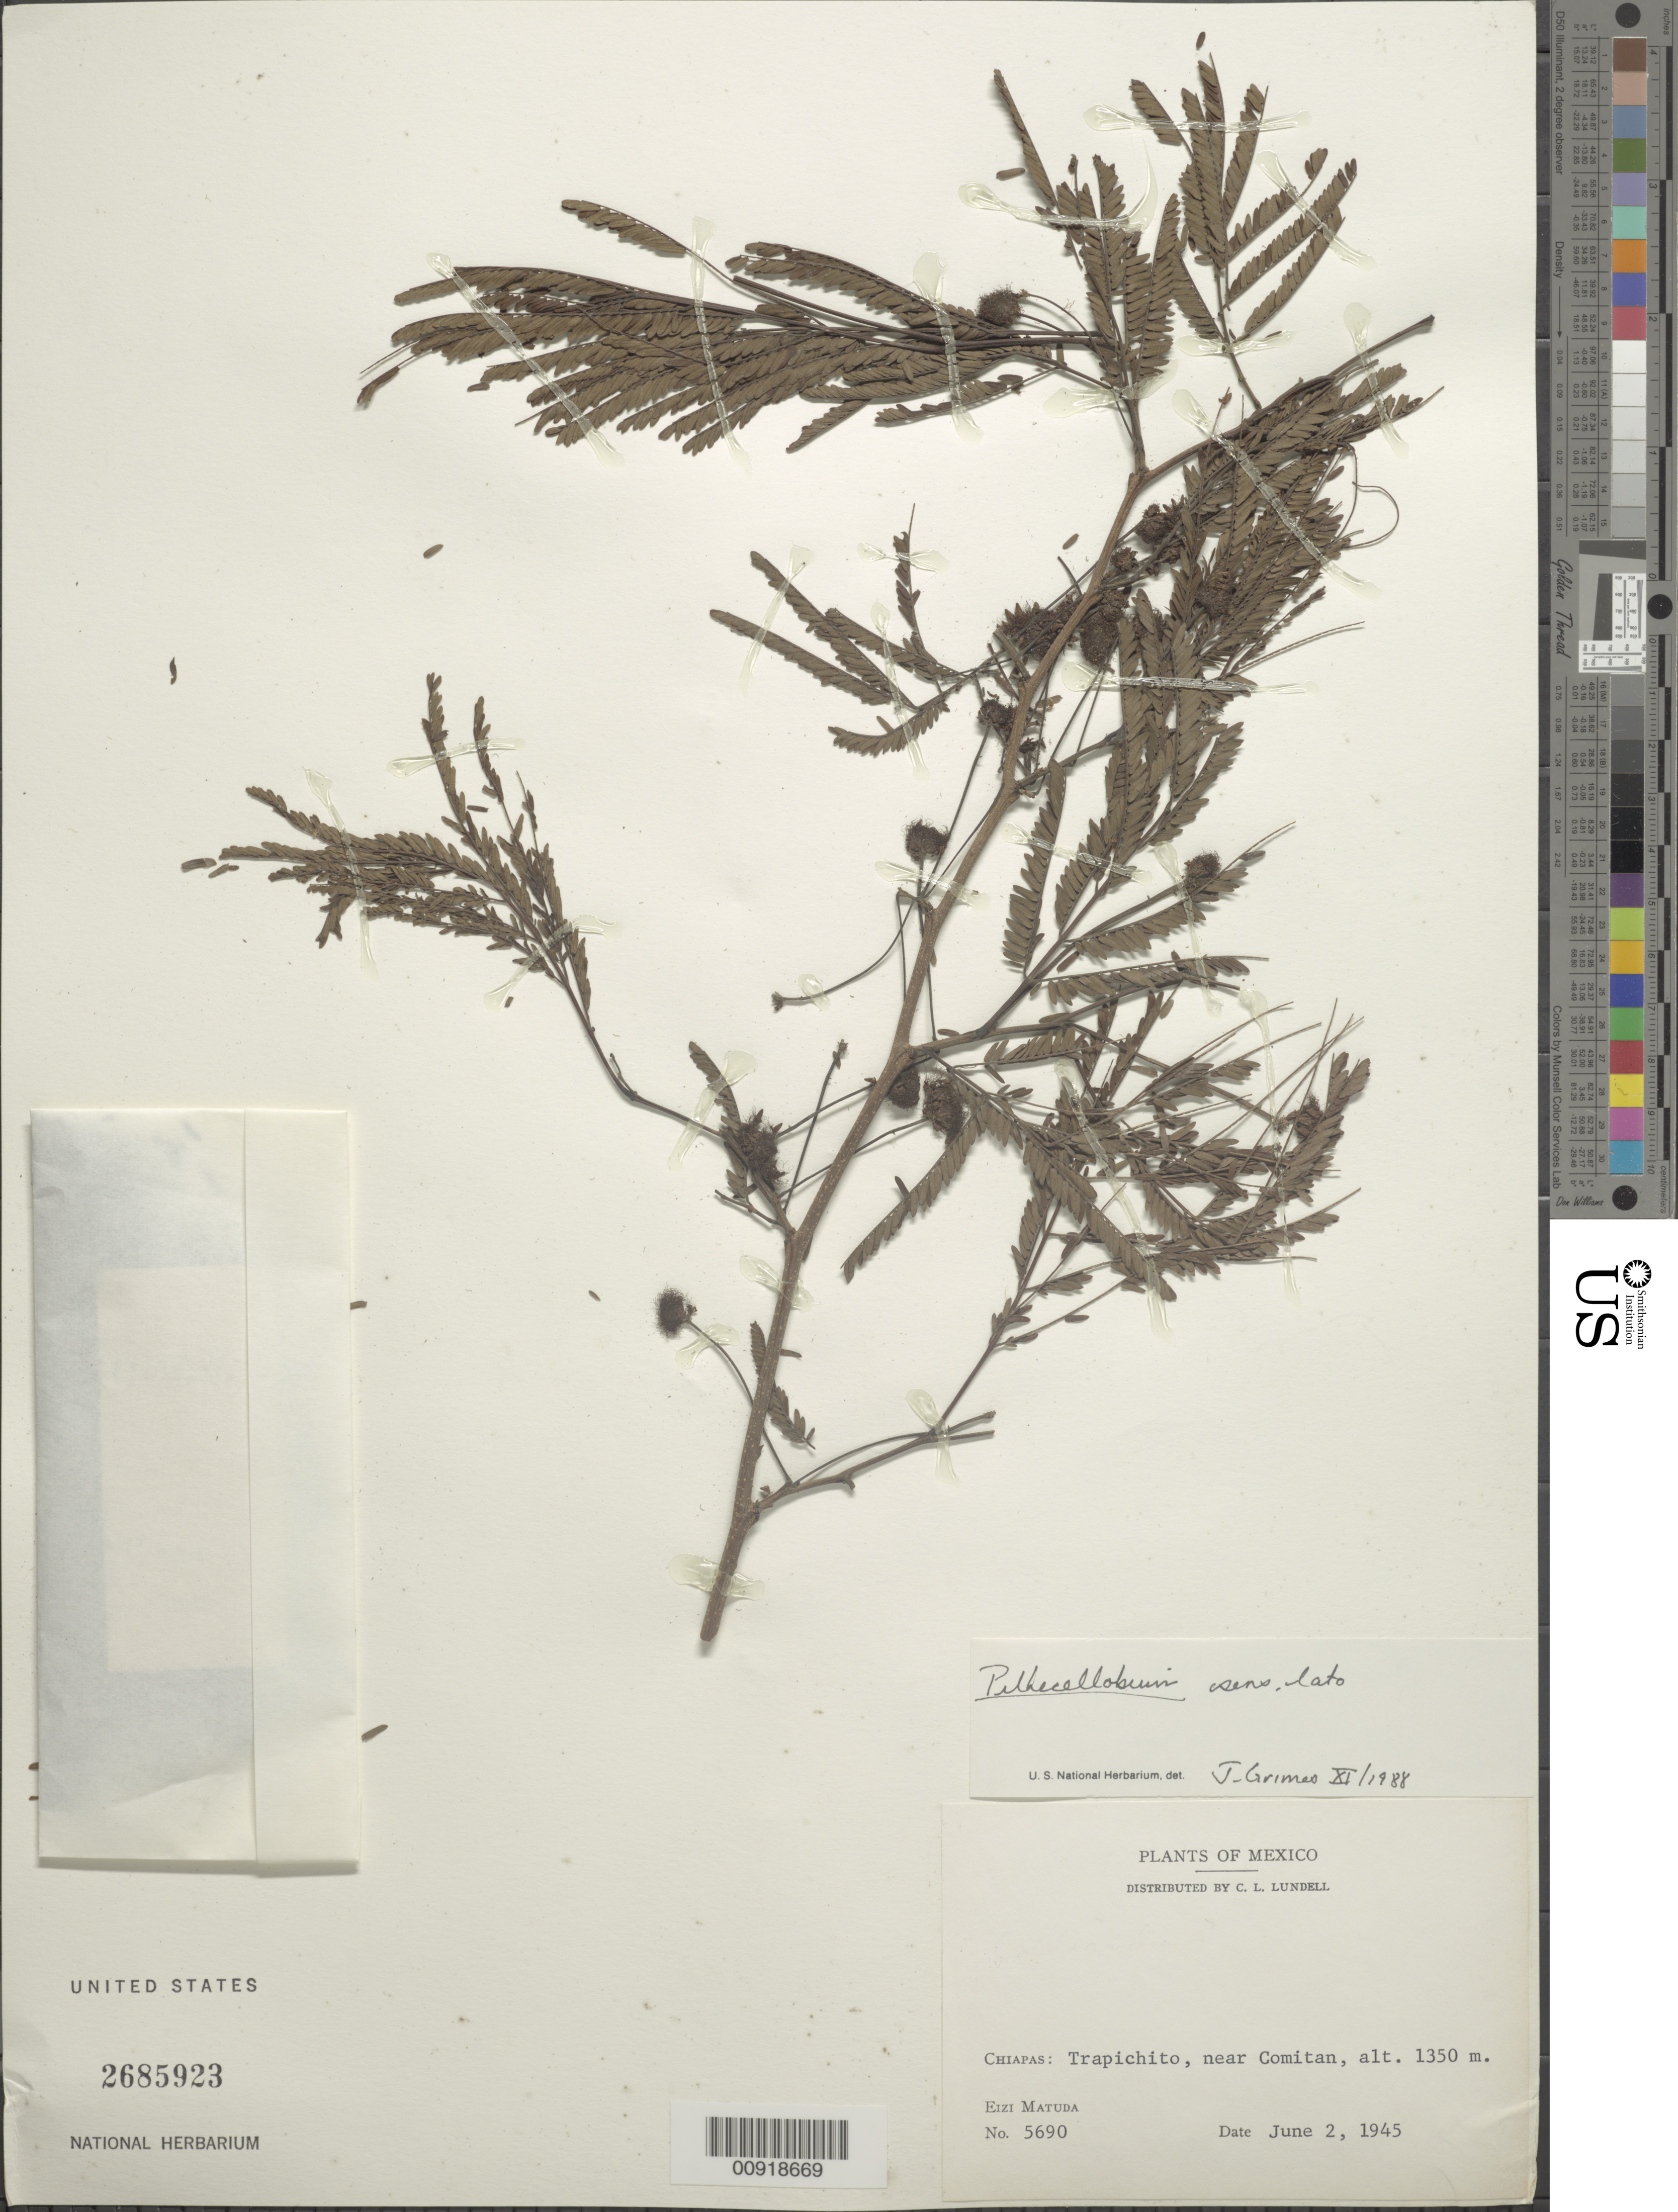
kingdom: Plantae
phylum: Tracheophyta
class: Magnoliopsida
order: Fabales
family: Fabaceae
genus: Pithecellobium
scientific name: Pithecellobium sp.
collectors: E. Matuda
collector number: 5690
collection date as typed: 02 Jun 1945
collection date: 1945-06-02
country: Mexico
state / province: Chiapas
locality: Chiapas: Trapichito, near Comitán.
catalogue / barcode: US 2685923